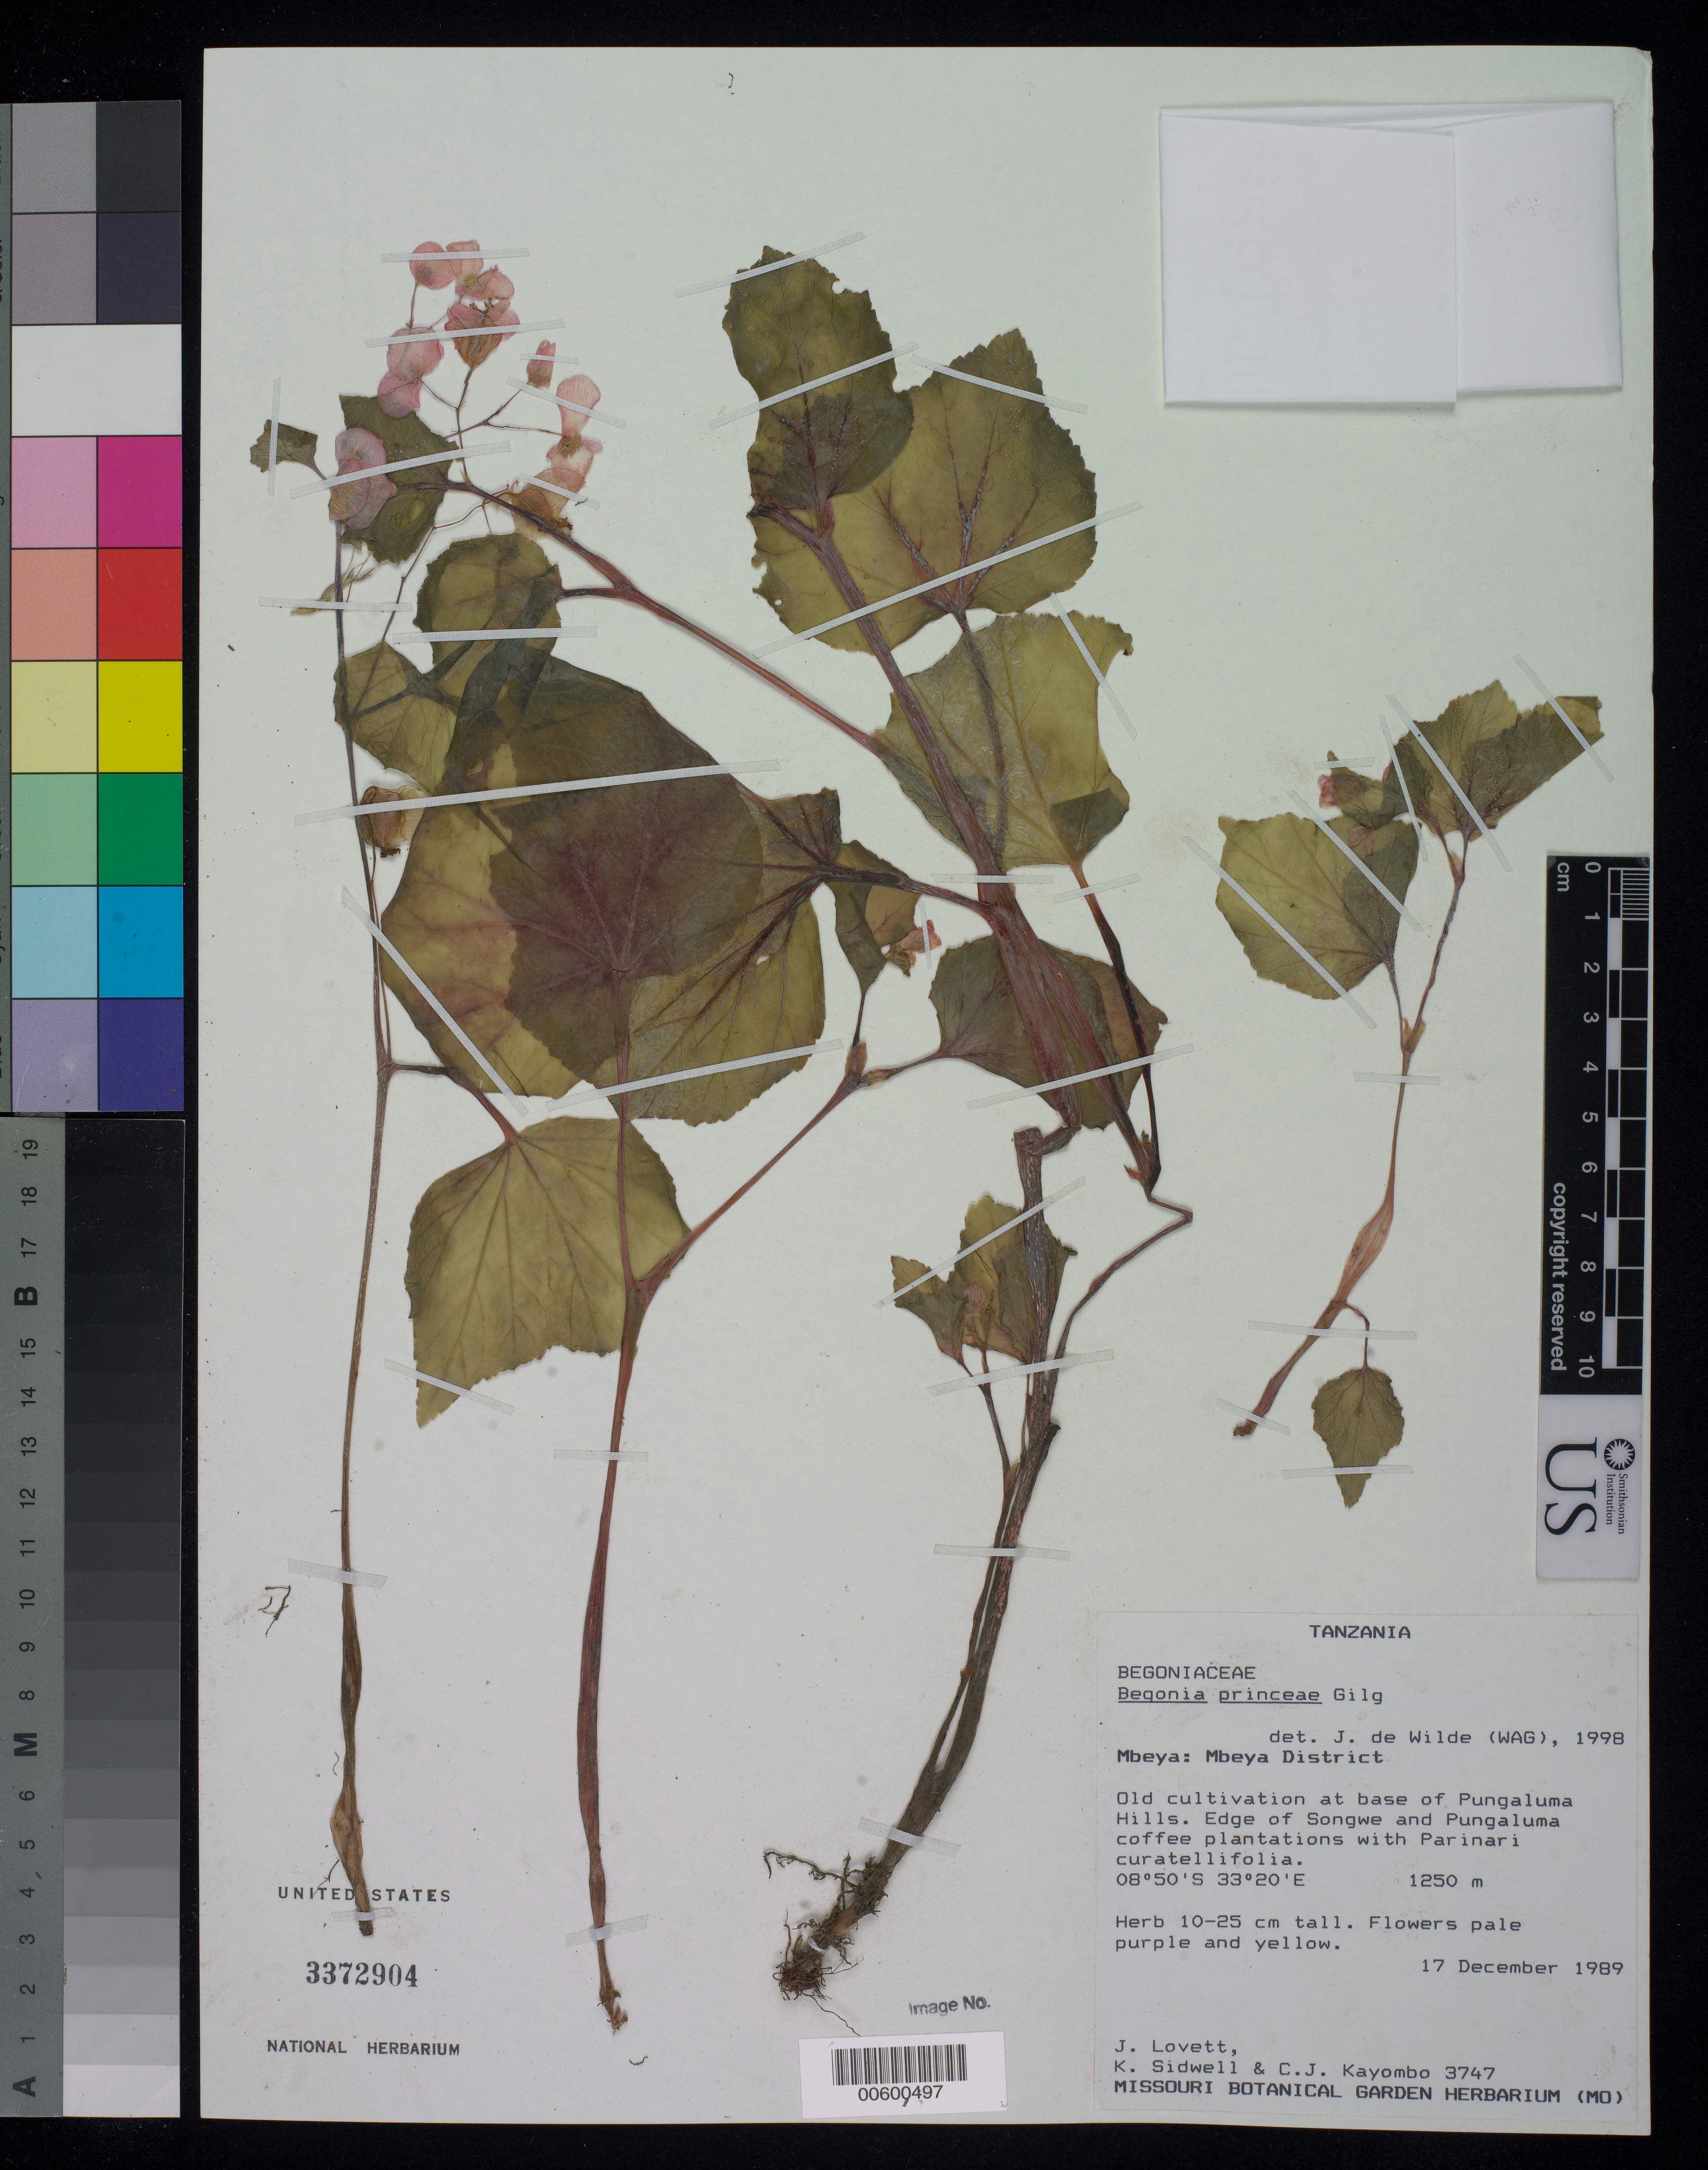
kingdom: Plantae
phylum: Tracheophyta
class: Magnoliopsida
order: Cucurbitales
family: Begoniaceae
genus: Begonia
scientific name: Begonia princeae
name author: Gilg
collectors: J. Lovett, K. Sidwell & C. J. Kayombo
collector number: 3747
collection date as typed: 17 Dec 1989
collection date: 1989-12-17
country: Tanzania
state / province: Mbeya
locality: Pungaluma hills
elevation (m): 1250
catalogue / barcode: US 3372904